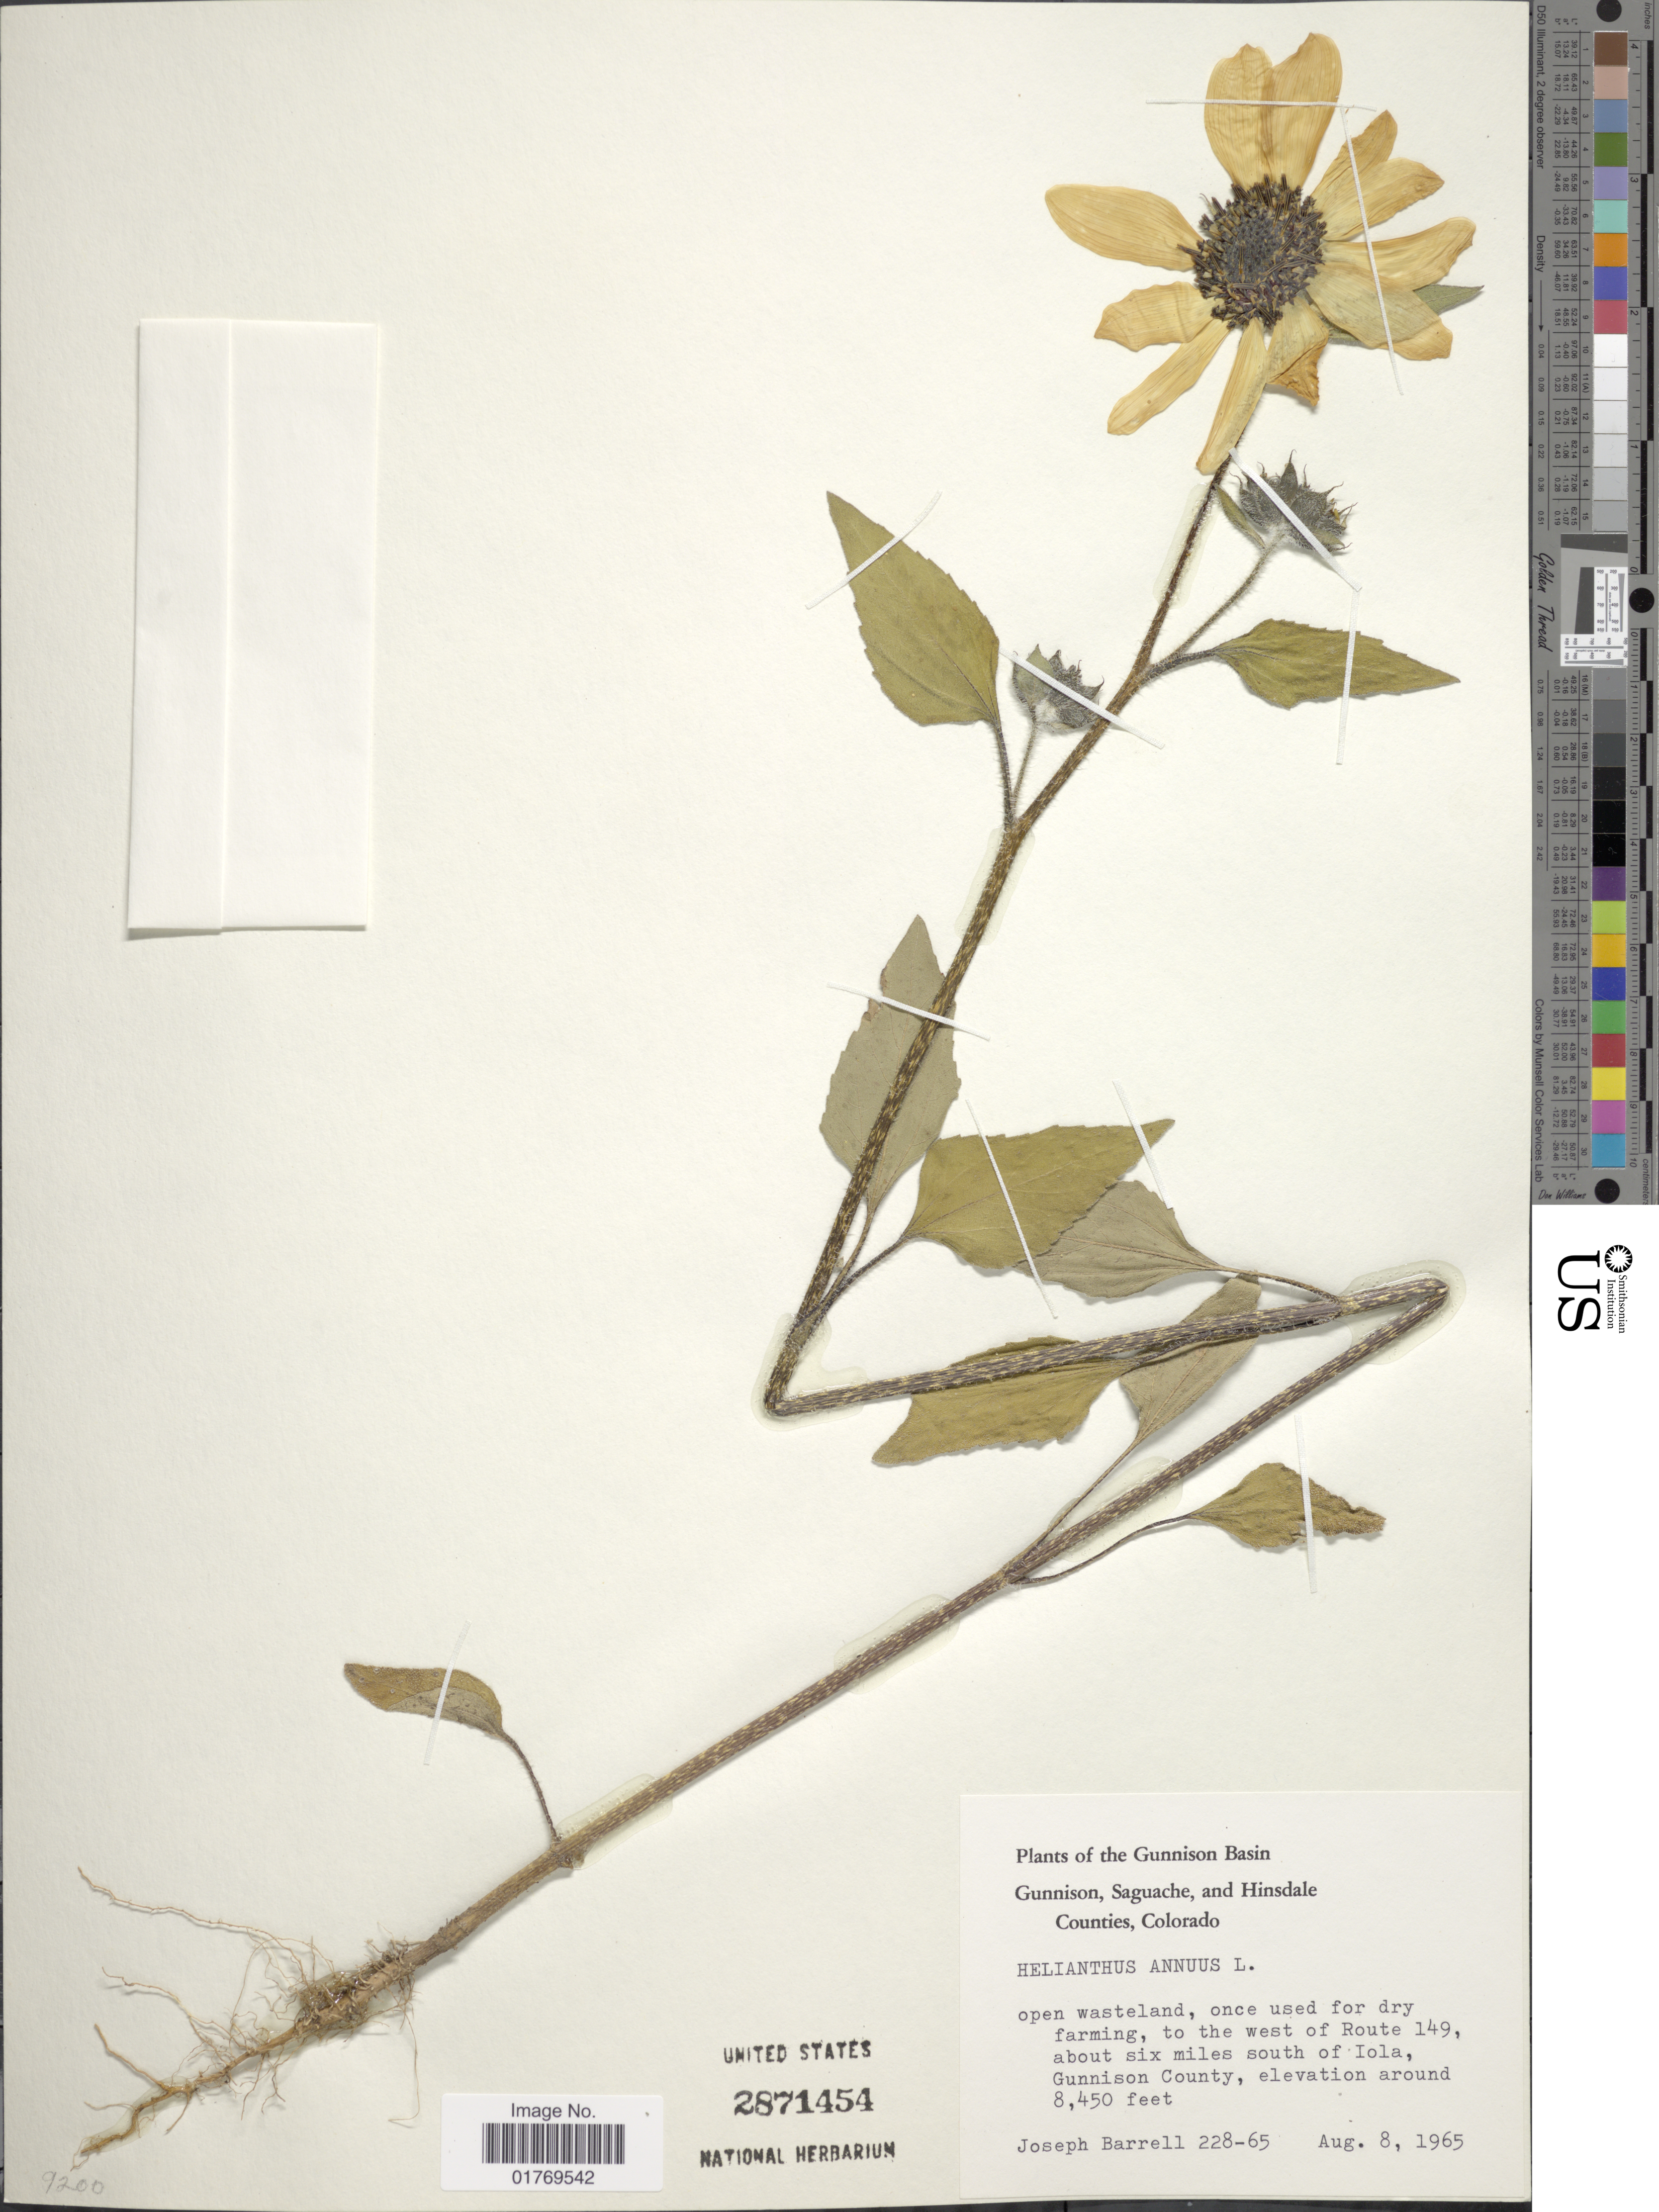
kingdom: Plantae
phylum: Tracheophyta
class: Magnoliopsida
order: Asterales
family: Asteraceae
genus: Helianthus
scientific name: Helianthus annuus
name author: L.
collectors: J. Barrell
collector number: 228-65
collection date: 1965-08-08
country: United States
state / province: Colorado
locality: Gunnison Basin. Gunnison, Saguache, and Hinsdale Counties, Colorado. To the west of Route 149, about six miles south of Iola, Gunnison County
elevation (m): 2576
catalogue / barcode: US 2871454